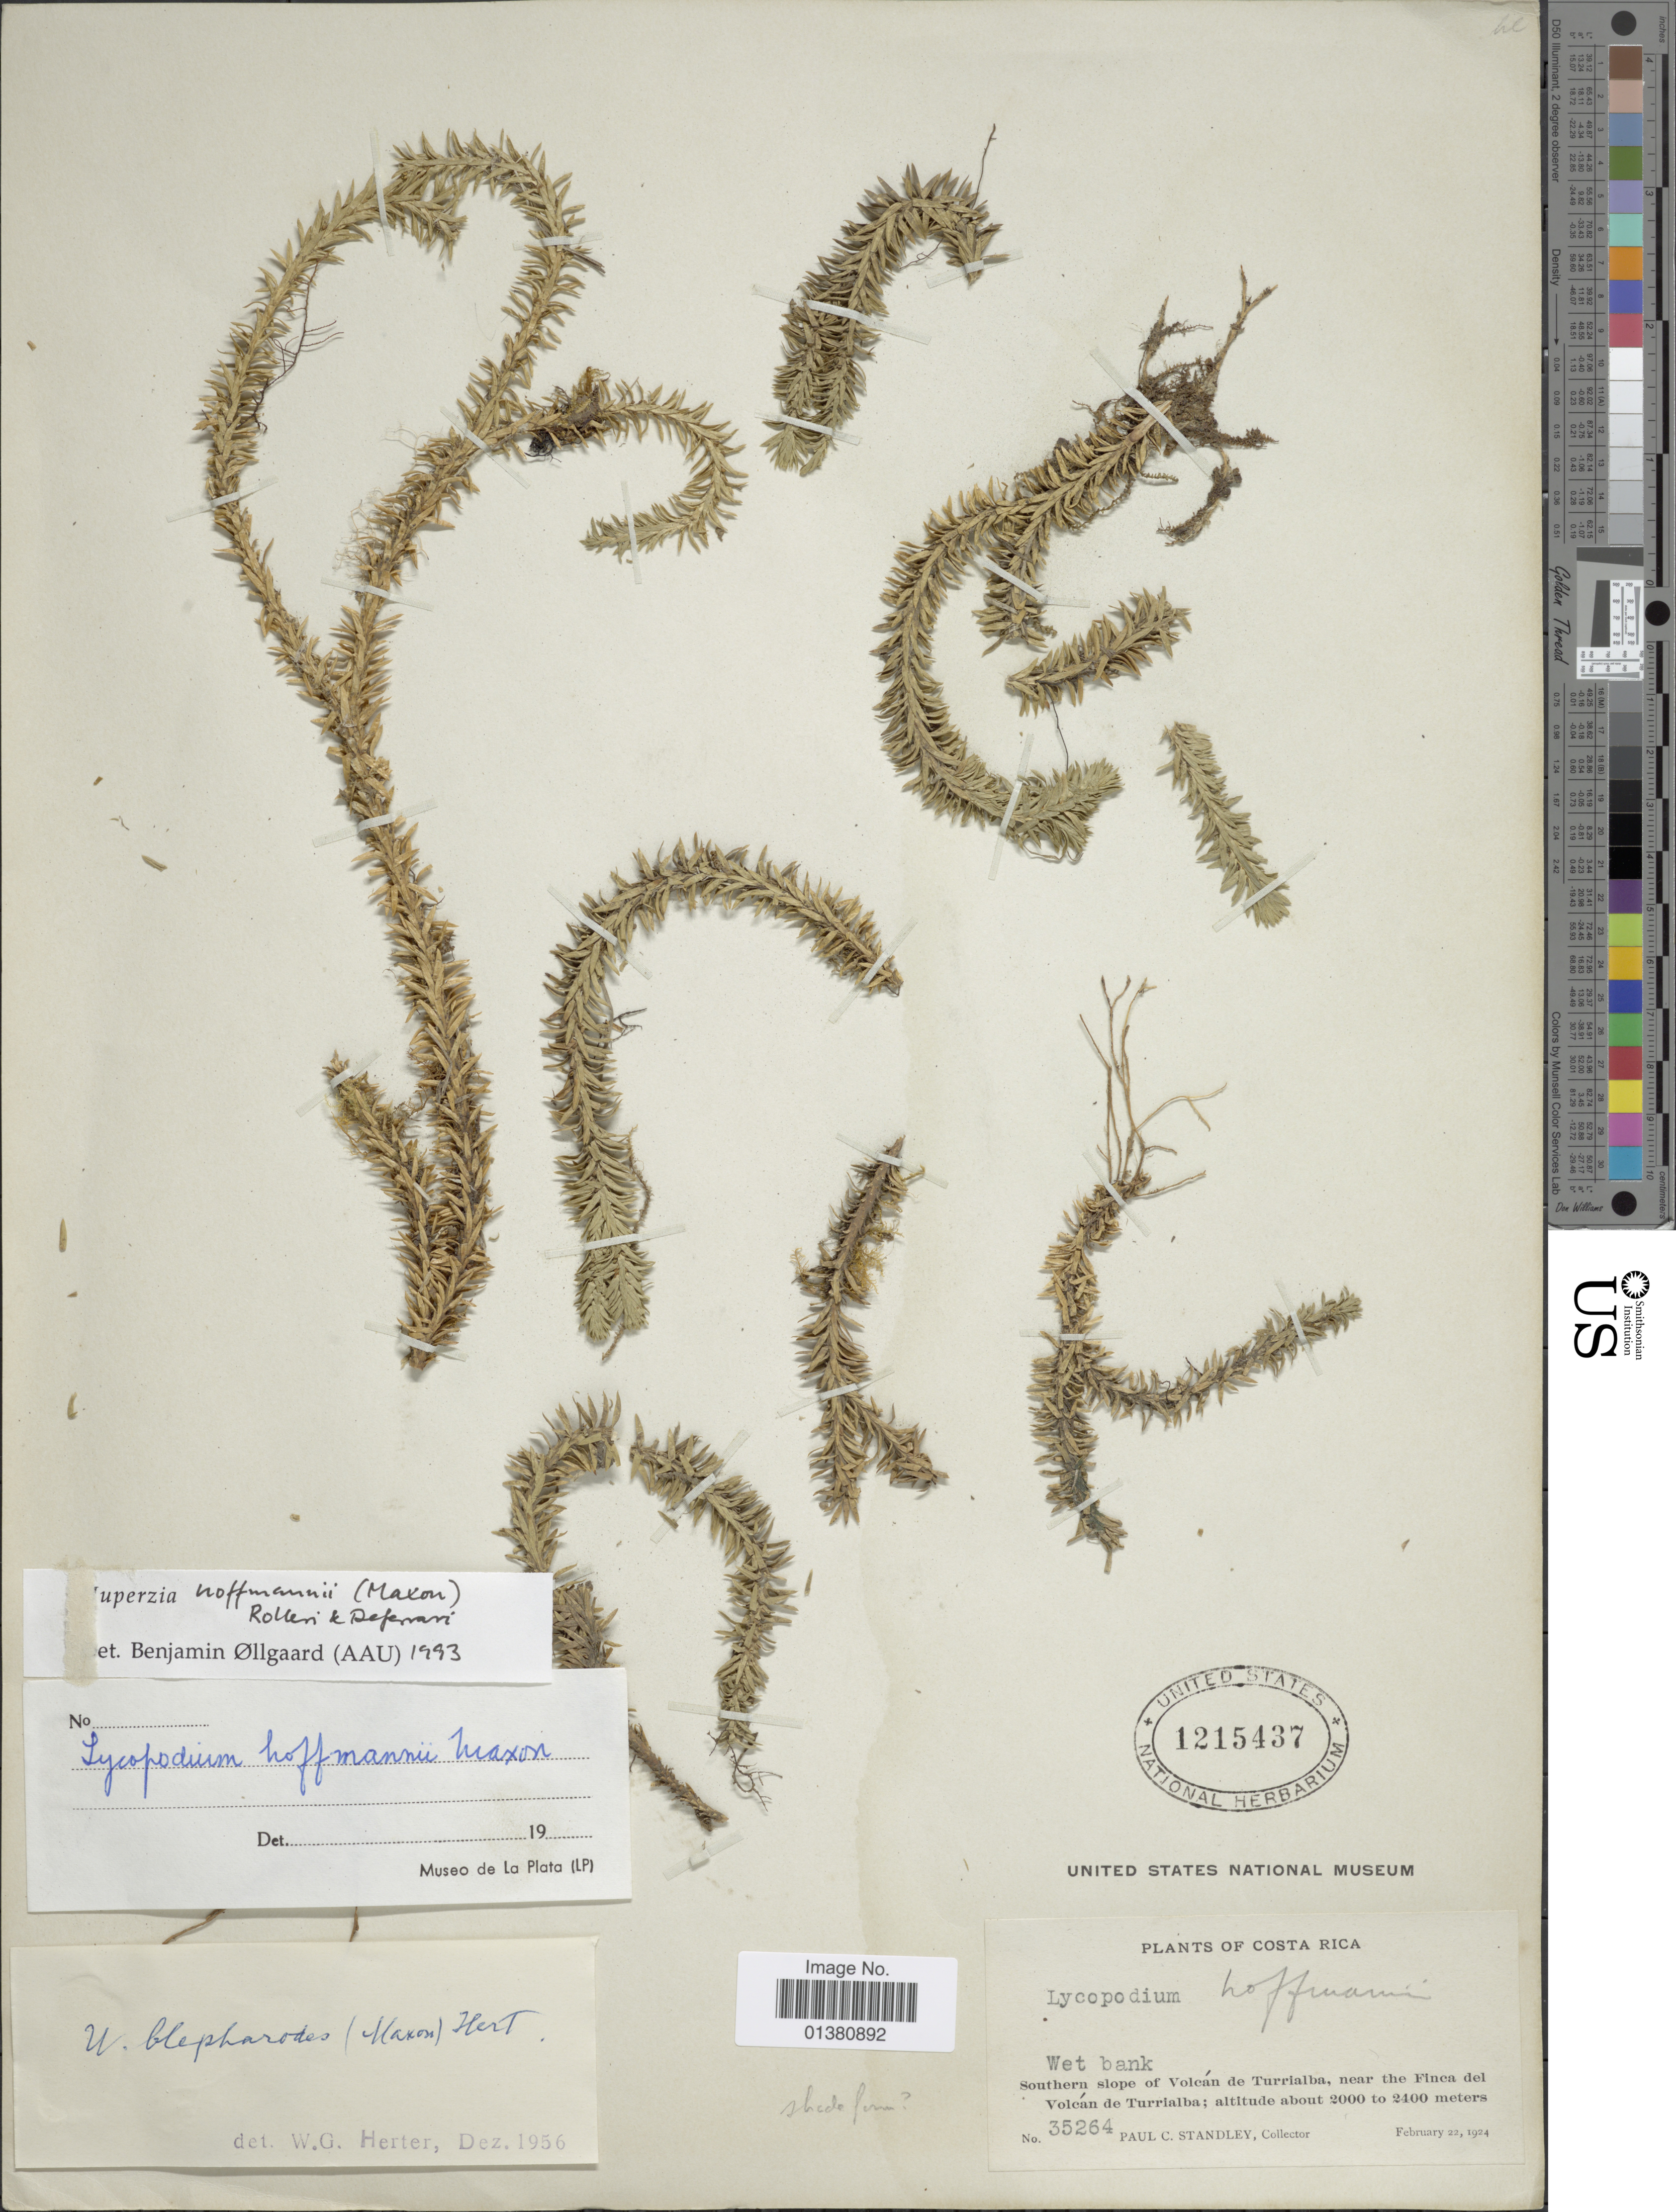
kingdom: Plantae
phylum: Tracheophyta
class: Lycopodiopsida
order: Lycopodiales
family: Lycopodiaceae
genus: Phlegmariurus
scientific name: Phlegmariurus hoffmannii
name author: (Maxon) B. Øllg.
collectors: P. C. Standley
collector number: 35264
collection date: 1924-02-22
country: Costa Rica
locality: Southern slope of Volcán de Turrialba, near the Finca del Volcán de Turrialba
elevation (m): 2000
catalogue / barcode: US 1215437